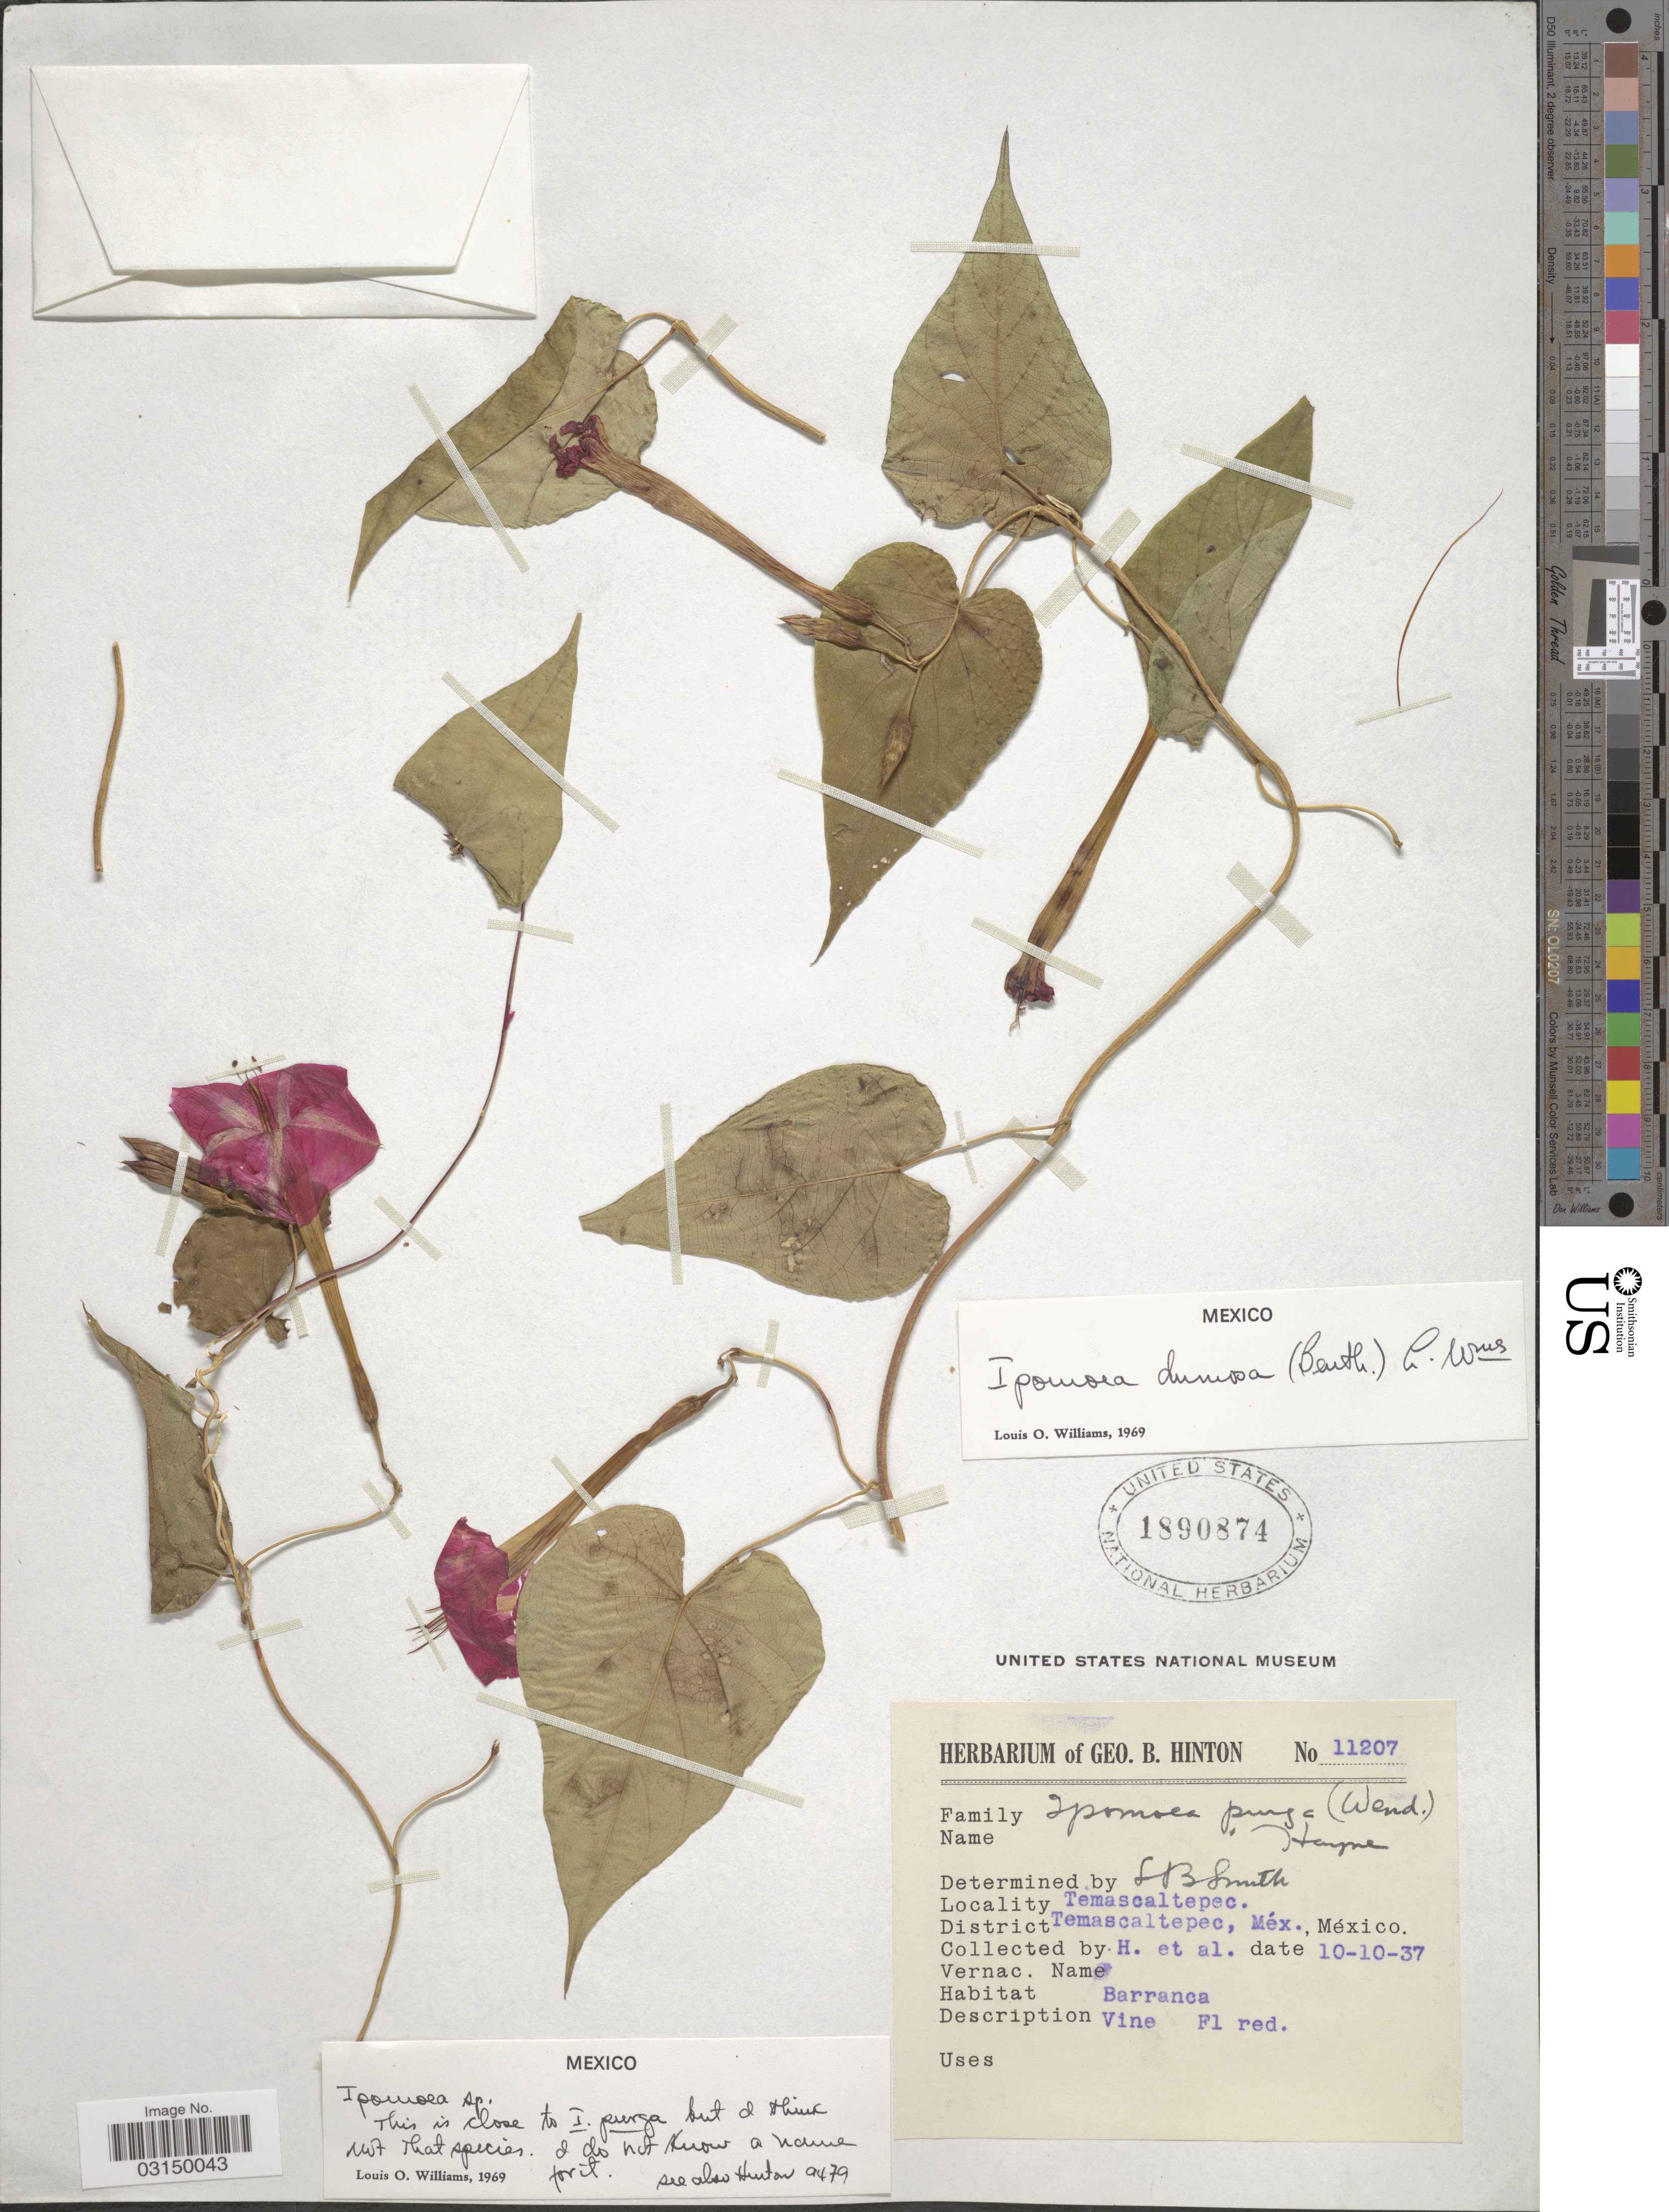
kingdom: Plantae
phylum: Tracheophyta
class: Magnoliopsida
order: Solanales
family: Convolvulaceae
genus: Ipomoea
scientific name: Ipomoea dumosa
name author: (Benth.) L.O. Williams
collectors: G. B. Hinton & et al.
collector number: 11207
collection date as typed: Transcribed d/m/y: 10/10/37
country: Mexico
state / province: México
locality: Temascaltepec, District Temascaltepec.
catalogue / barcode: US 1890874